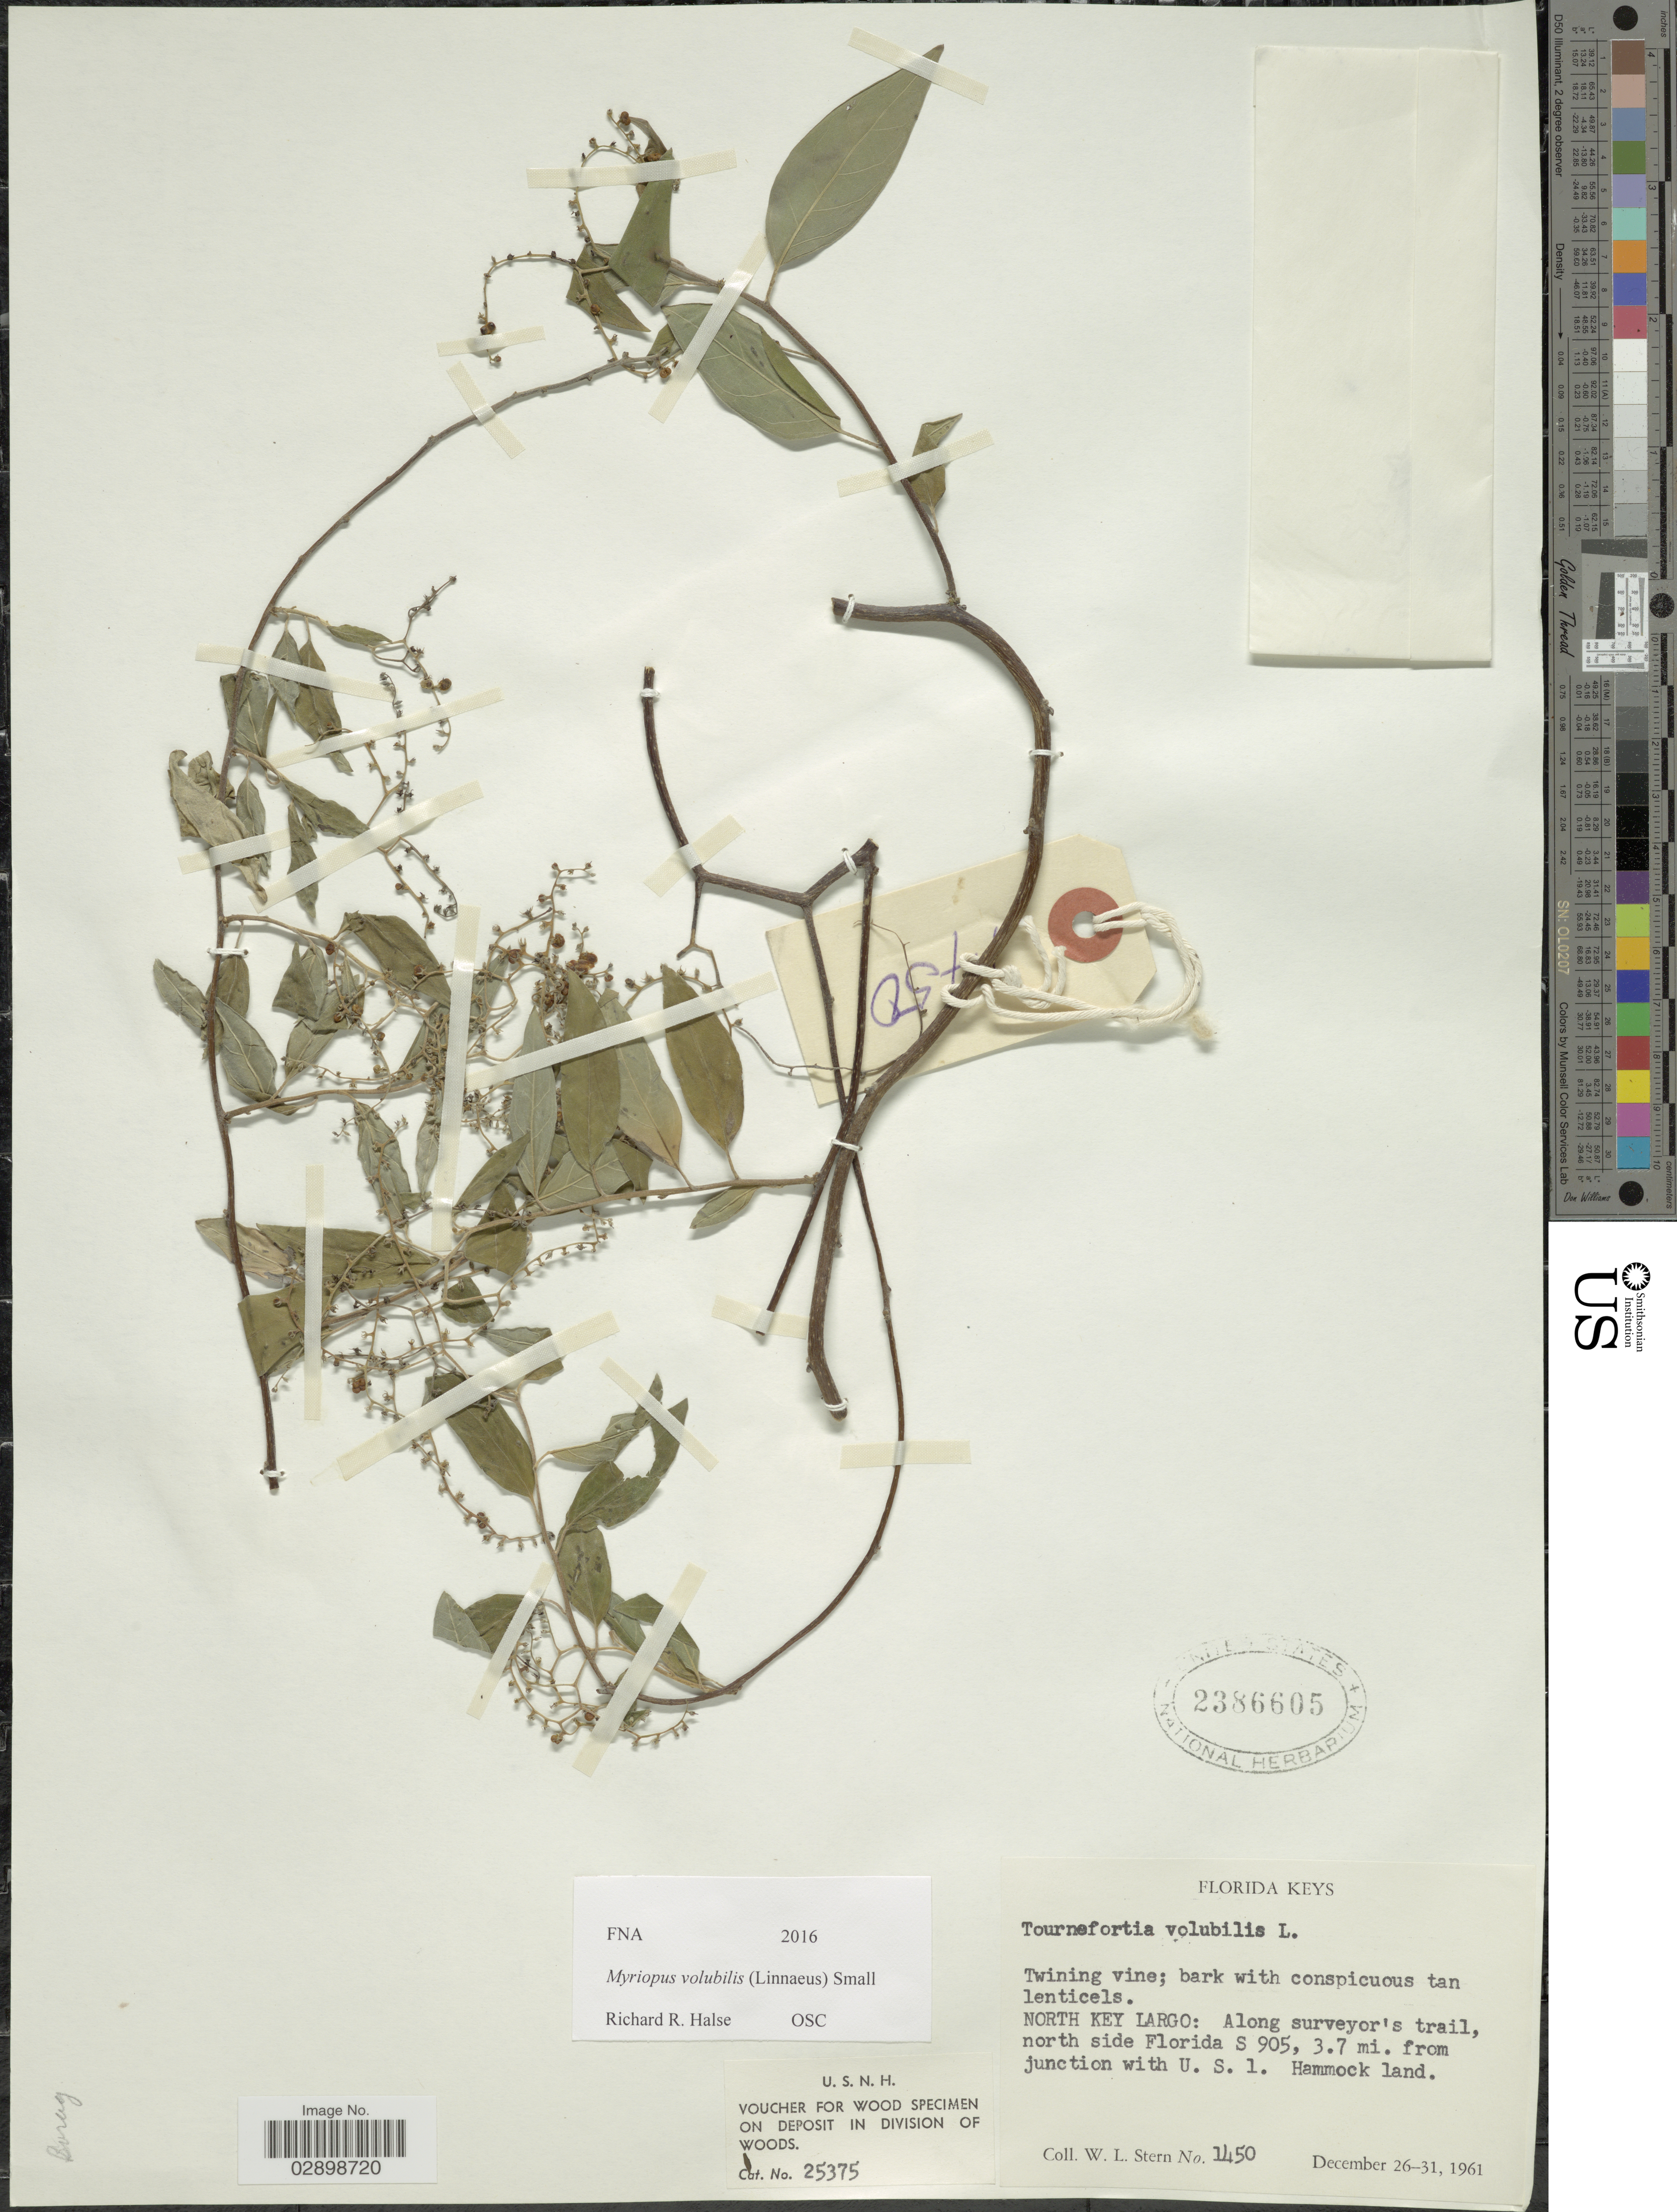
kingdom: Plantae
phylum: Tracheophyta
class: Magnoliopsida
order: Boraginales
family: Heliotropiaceae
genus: Myriopus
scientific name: Myriopus volubilis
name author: (L.) Small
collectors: W. L. Stern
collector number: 1450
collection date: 1961-12-26/1961-12-31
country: United States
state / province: Florida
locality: Florida Keys. North Key Largo: Along surveyor's trail, north side Florida S 905, 3.7 mi. from junction with U.S. 1. Hammock land.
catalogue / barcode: US 2386605